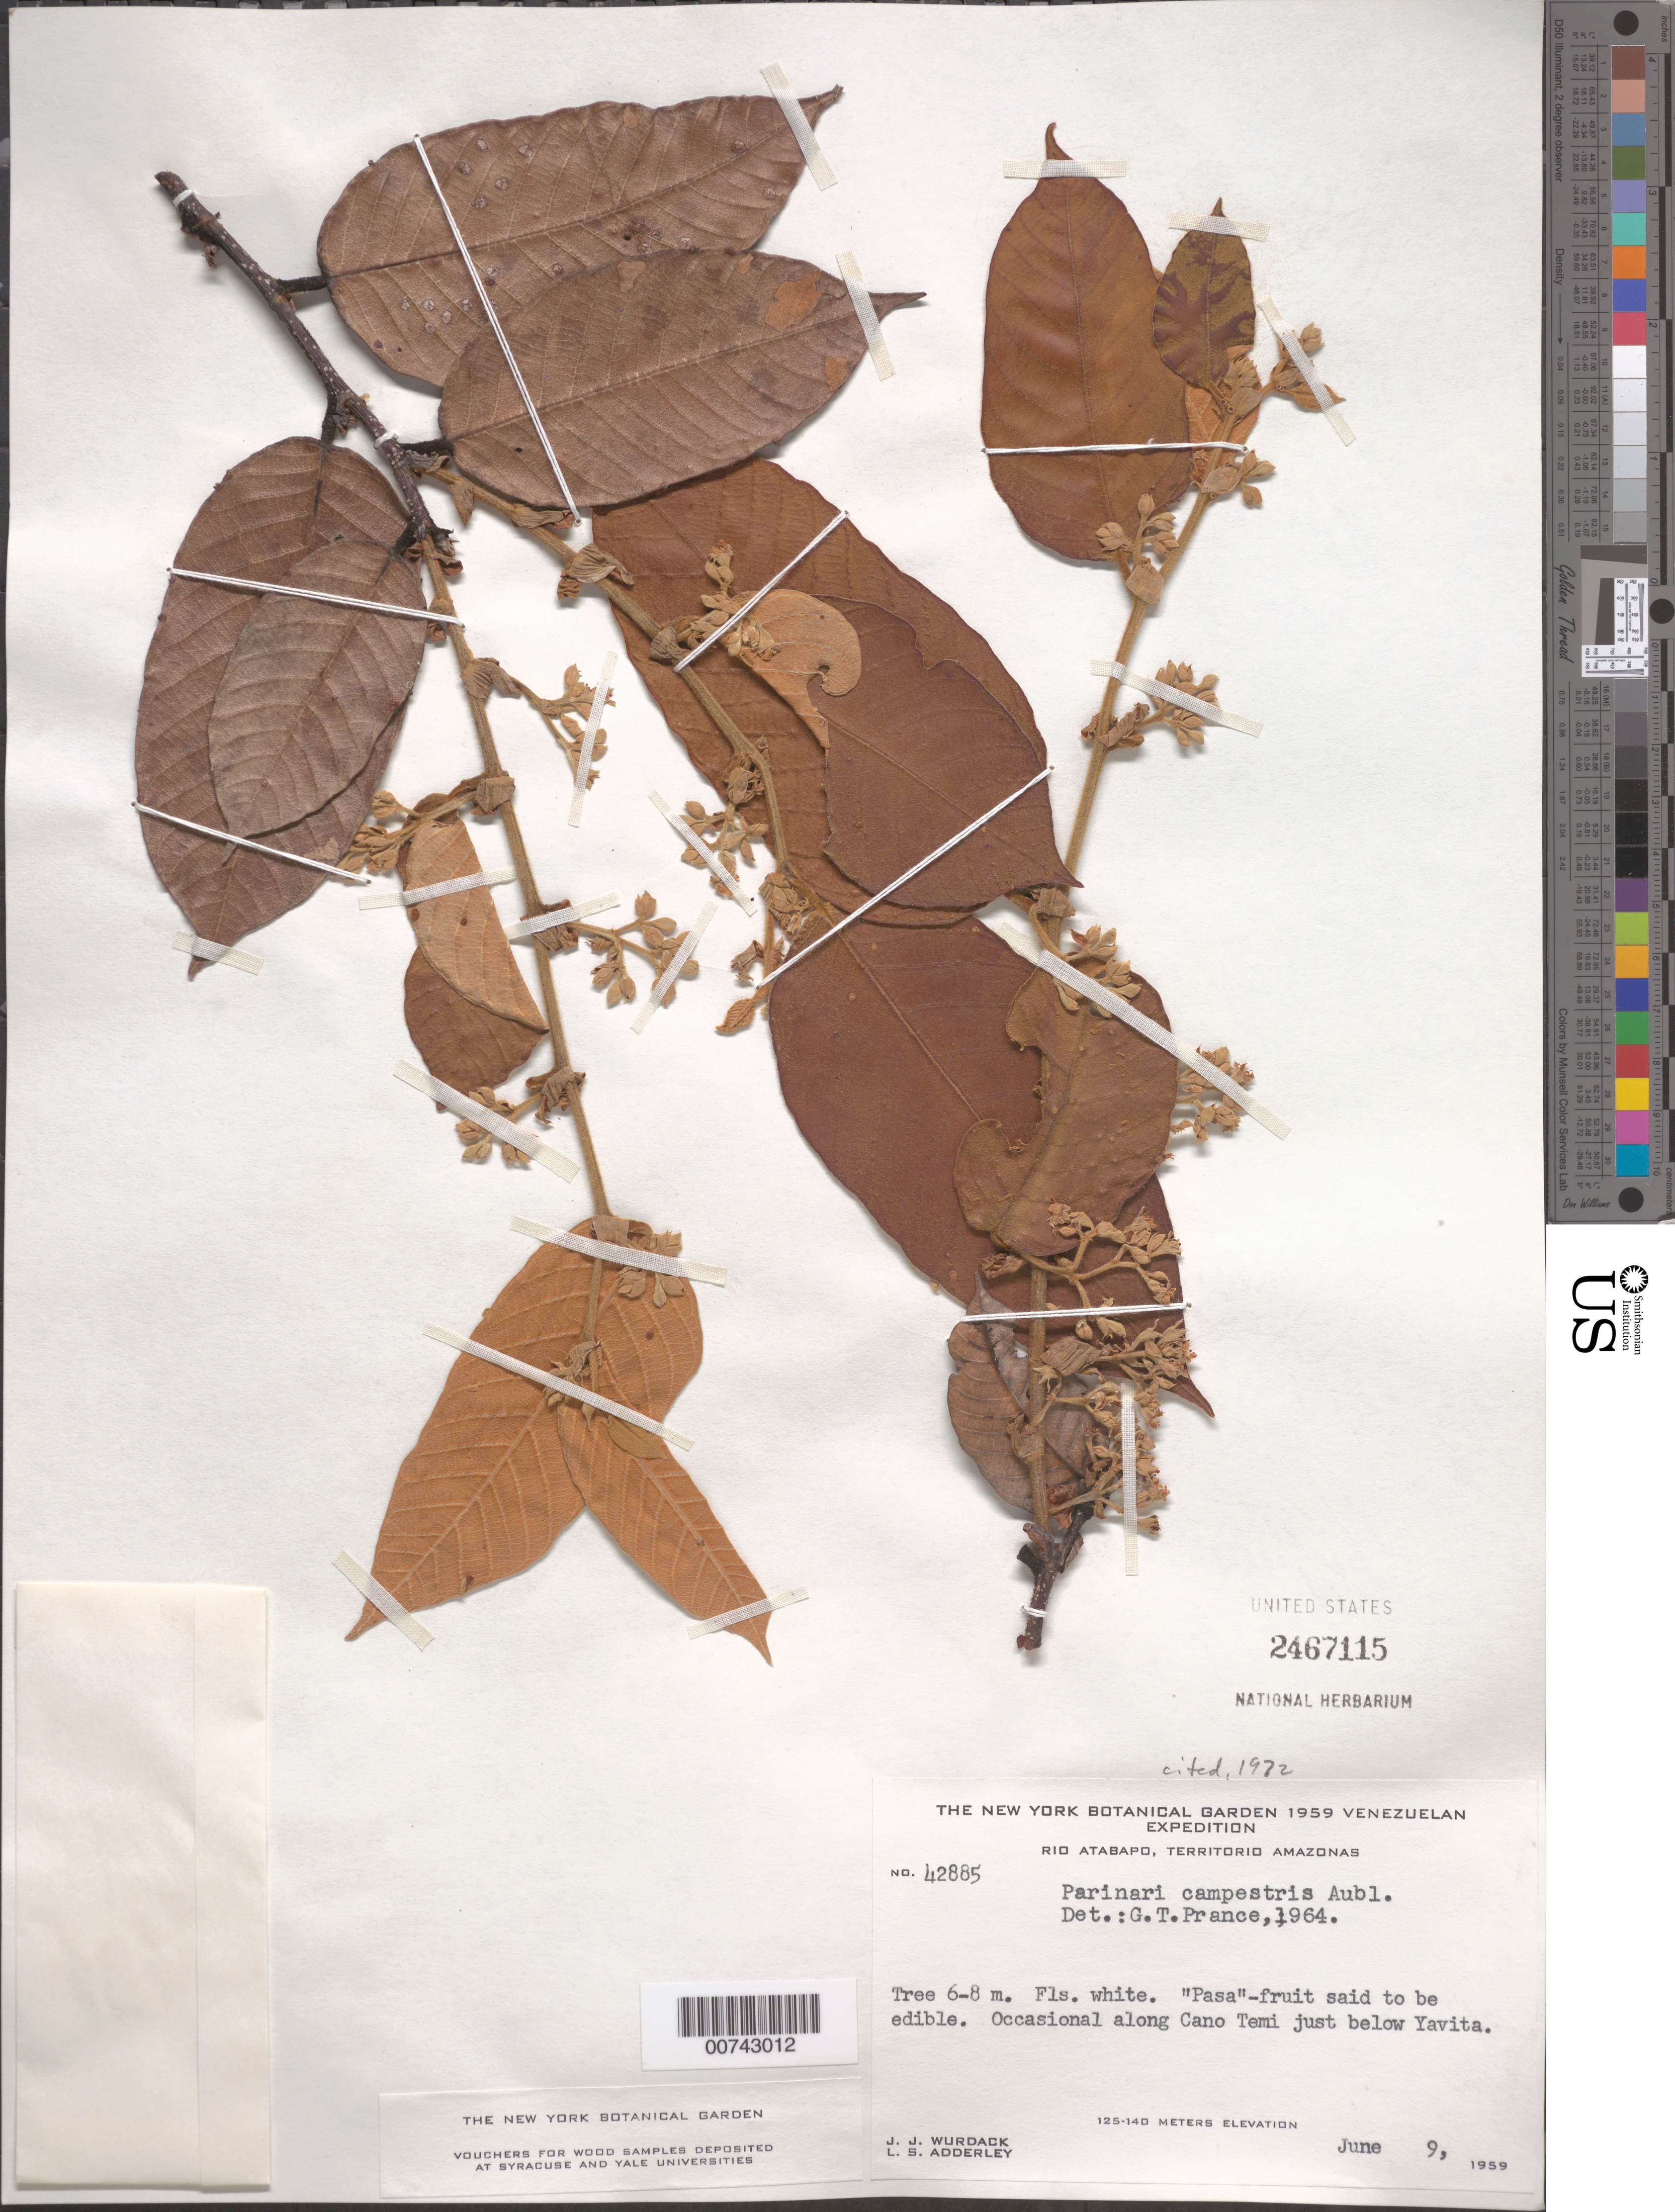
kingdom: Plantae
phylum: Tracheophyta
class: Magnoliopsida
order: Malpighiales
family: Chrysobalanaceae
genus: Parinari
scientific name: Parinari campestris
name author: Aubl.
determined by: Prance, G. T.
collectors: J. J. Wurdack & L. S. Adderley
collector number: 42885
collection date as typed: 9-Jun-59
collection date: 1959-06-09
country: Venezuela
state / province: Amazonas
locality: Caño Temi, just below Yavita, Río Atabapo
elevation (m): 125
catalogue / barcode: US 2467115